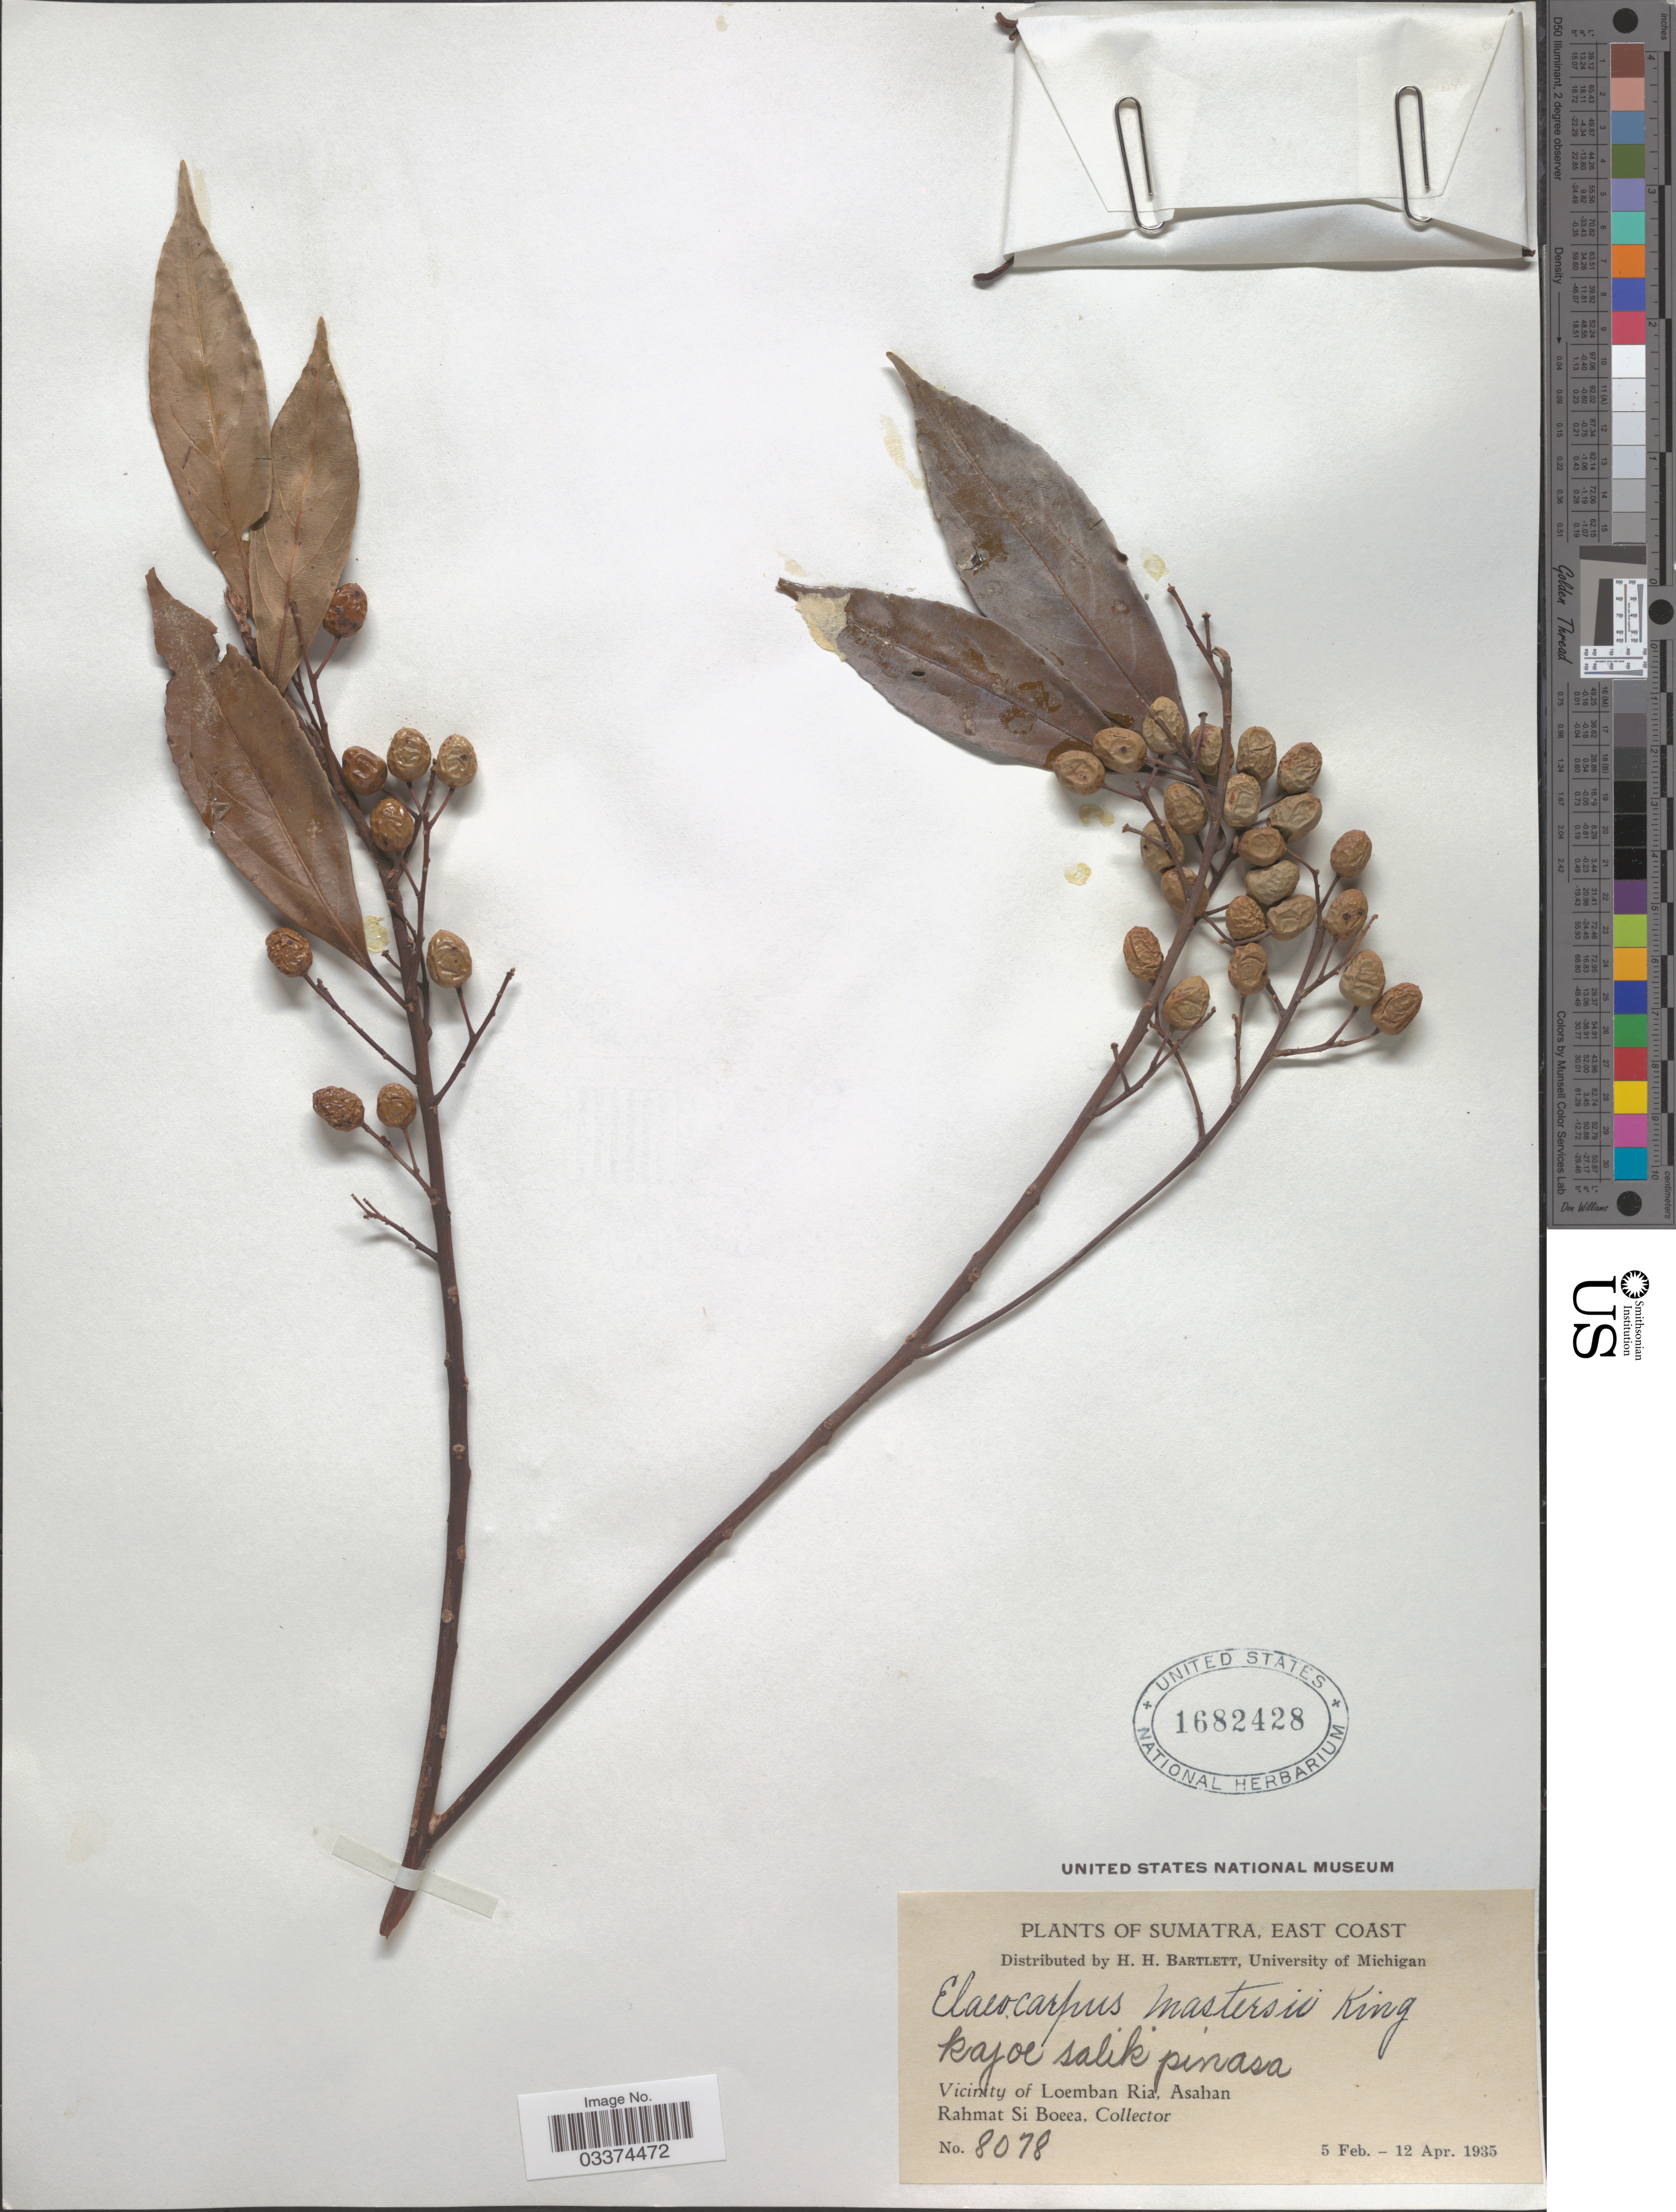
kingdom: Plantae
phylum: Tracheophyta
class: Magnoliopsida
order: Oxalidales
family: Elaeocarpaceae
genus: Elaeocarpus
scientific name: Elaeocarpus mastersii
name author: King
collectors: Rahmat Si Boeea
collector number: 8078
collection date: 1935-02-05/1935-04-12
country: Indonesia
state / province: Sumatra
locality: East Coast, Vicinity of Loemban River, Asahan.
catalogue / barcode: US 1682428